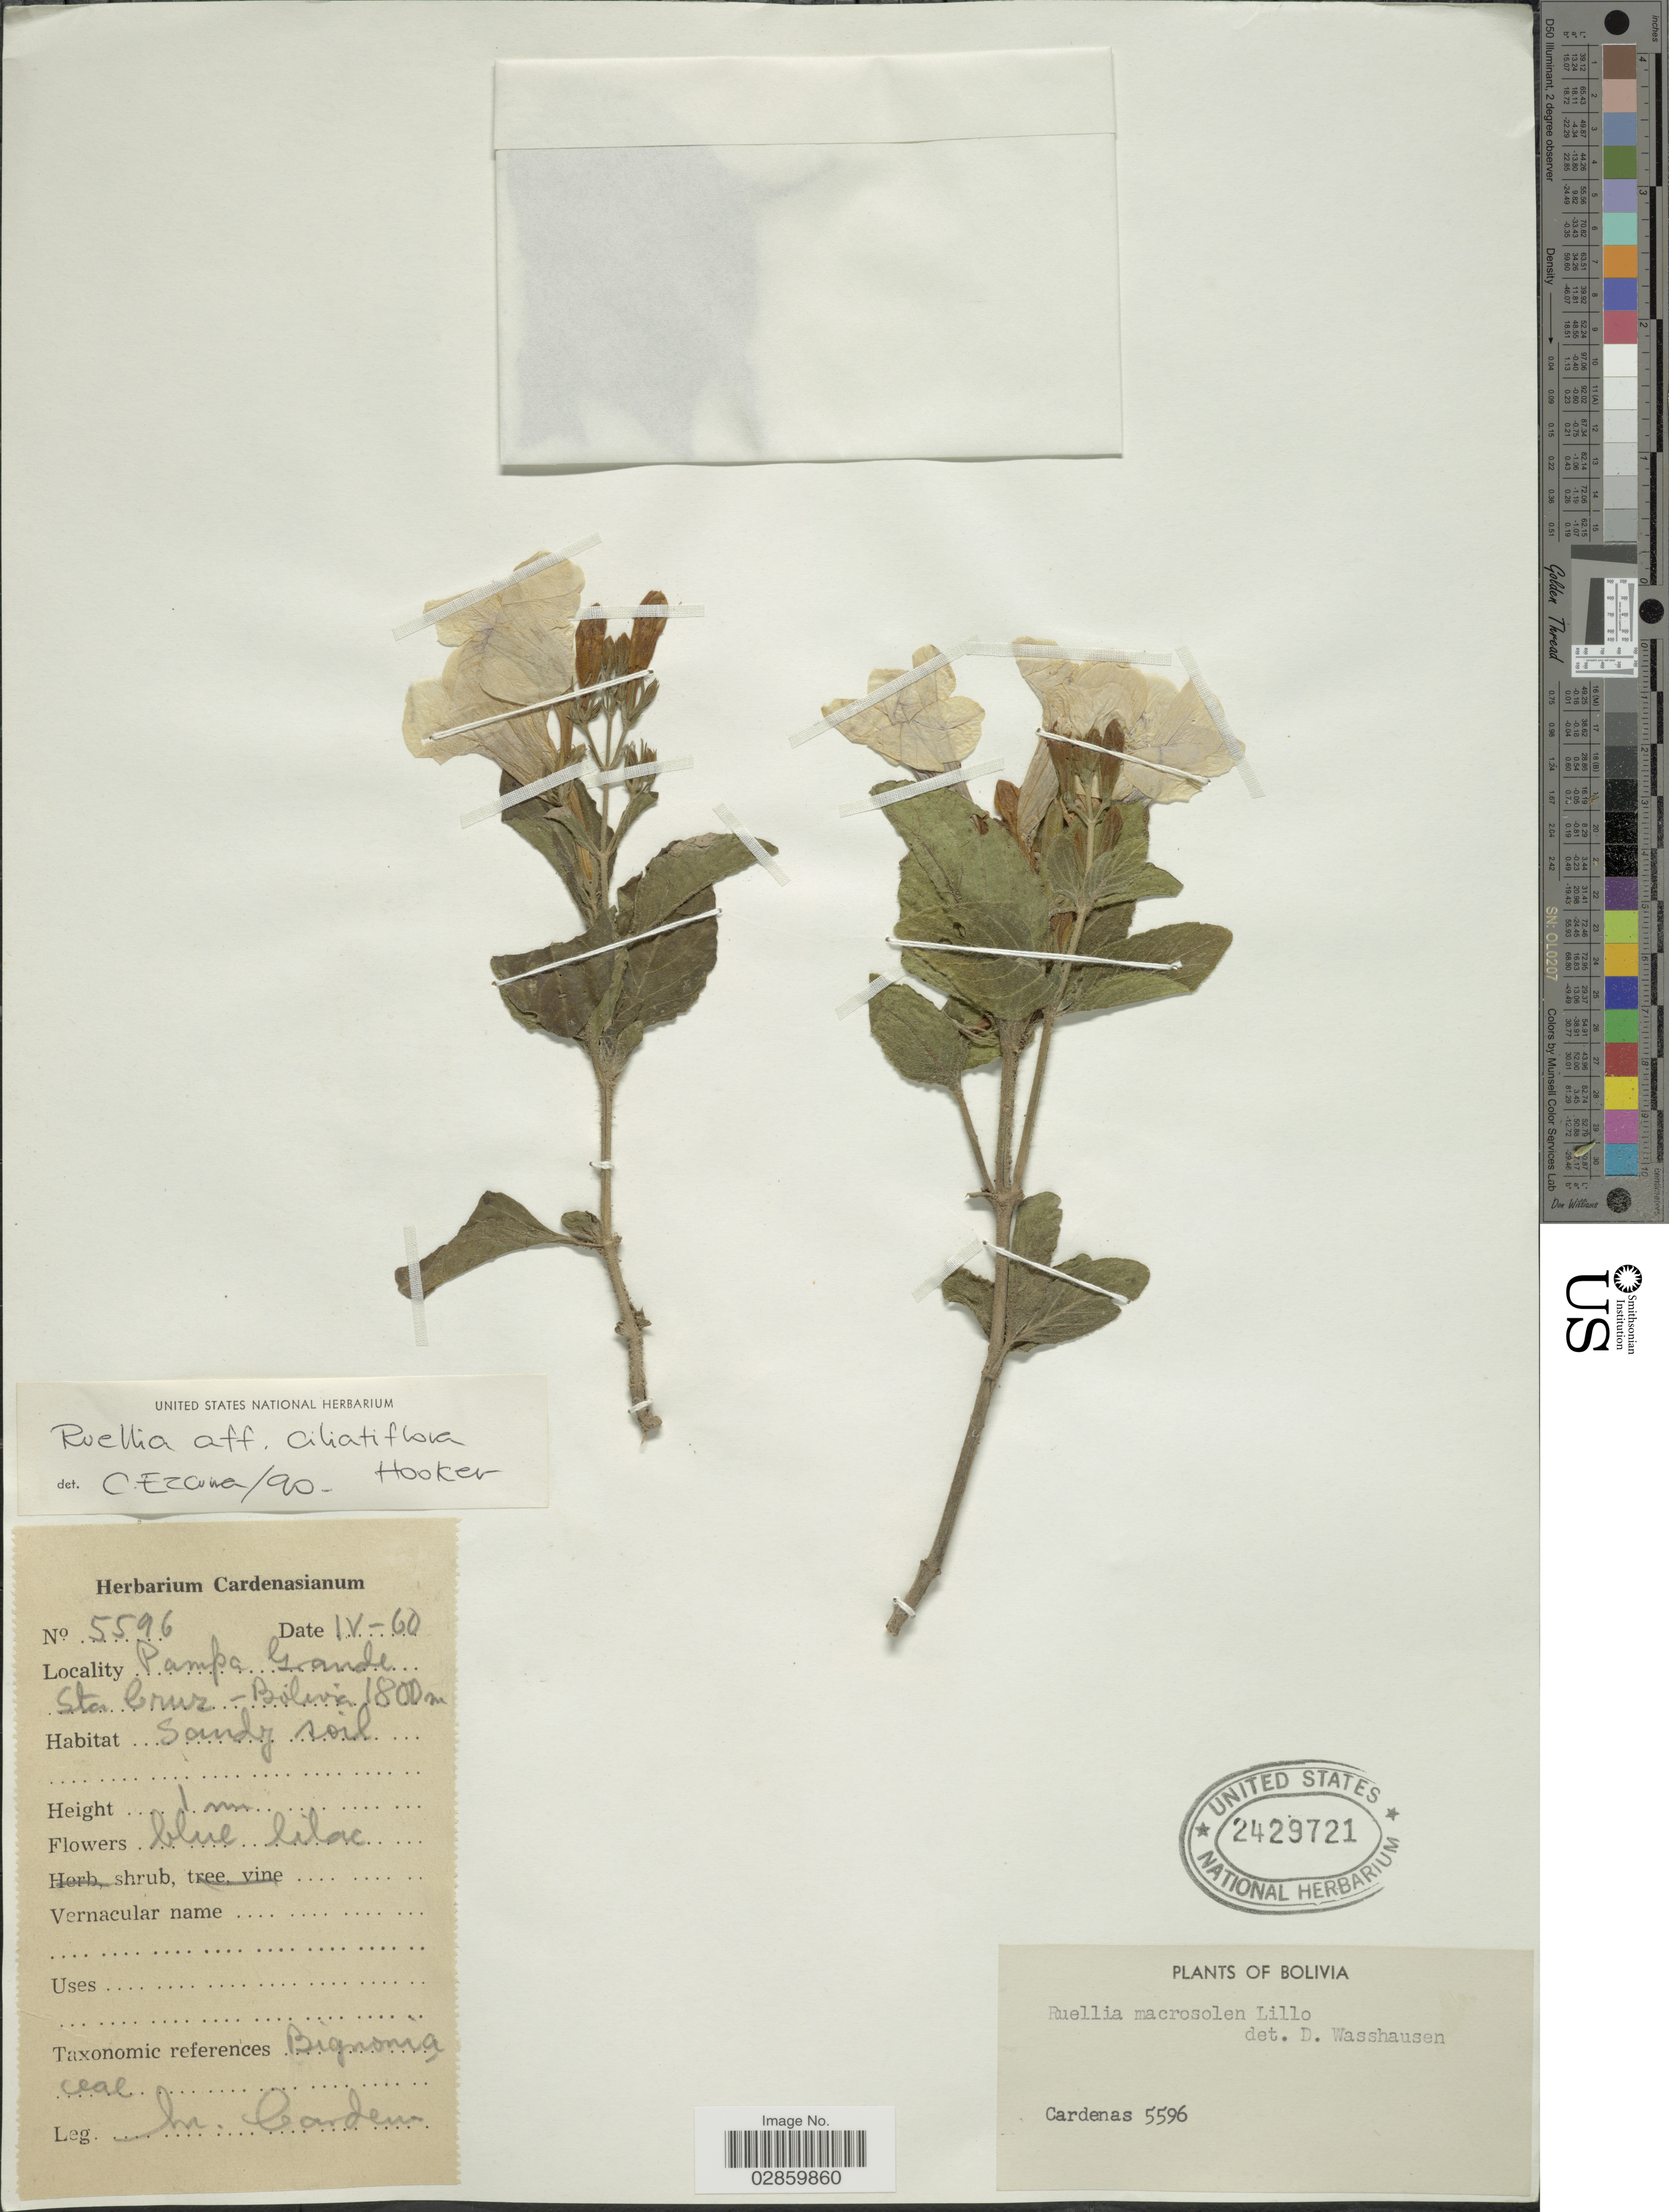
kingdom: Plantae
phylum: Tracheophyta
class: Magnoliopsida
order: Lamiales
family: Acanthaceae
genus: Ruellia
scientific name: Ruellia ciliatiflora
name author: Hook.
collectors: M. Cárdenas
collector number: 5596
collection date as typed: Transcribed d/m/y: /4/60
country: Bolivia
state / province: Santa Cruz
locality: Pampa Grande.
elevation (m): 1800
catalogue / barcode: US 2429721